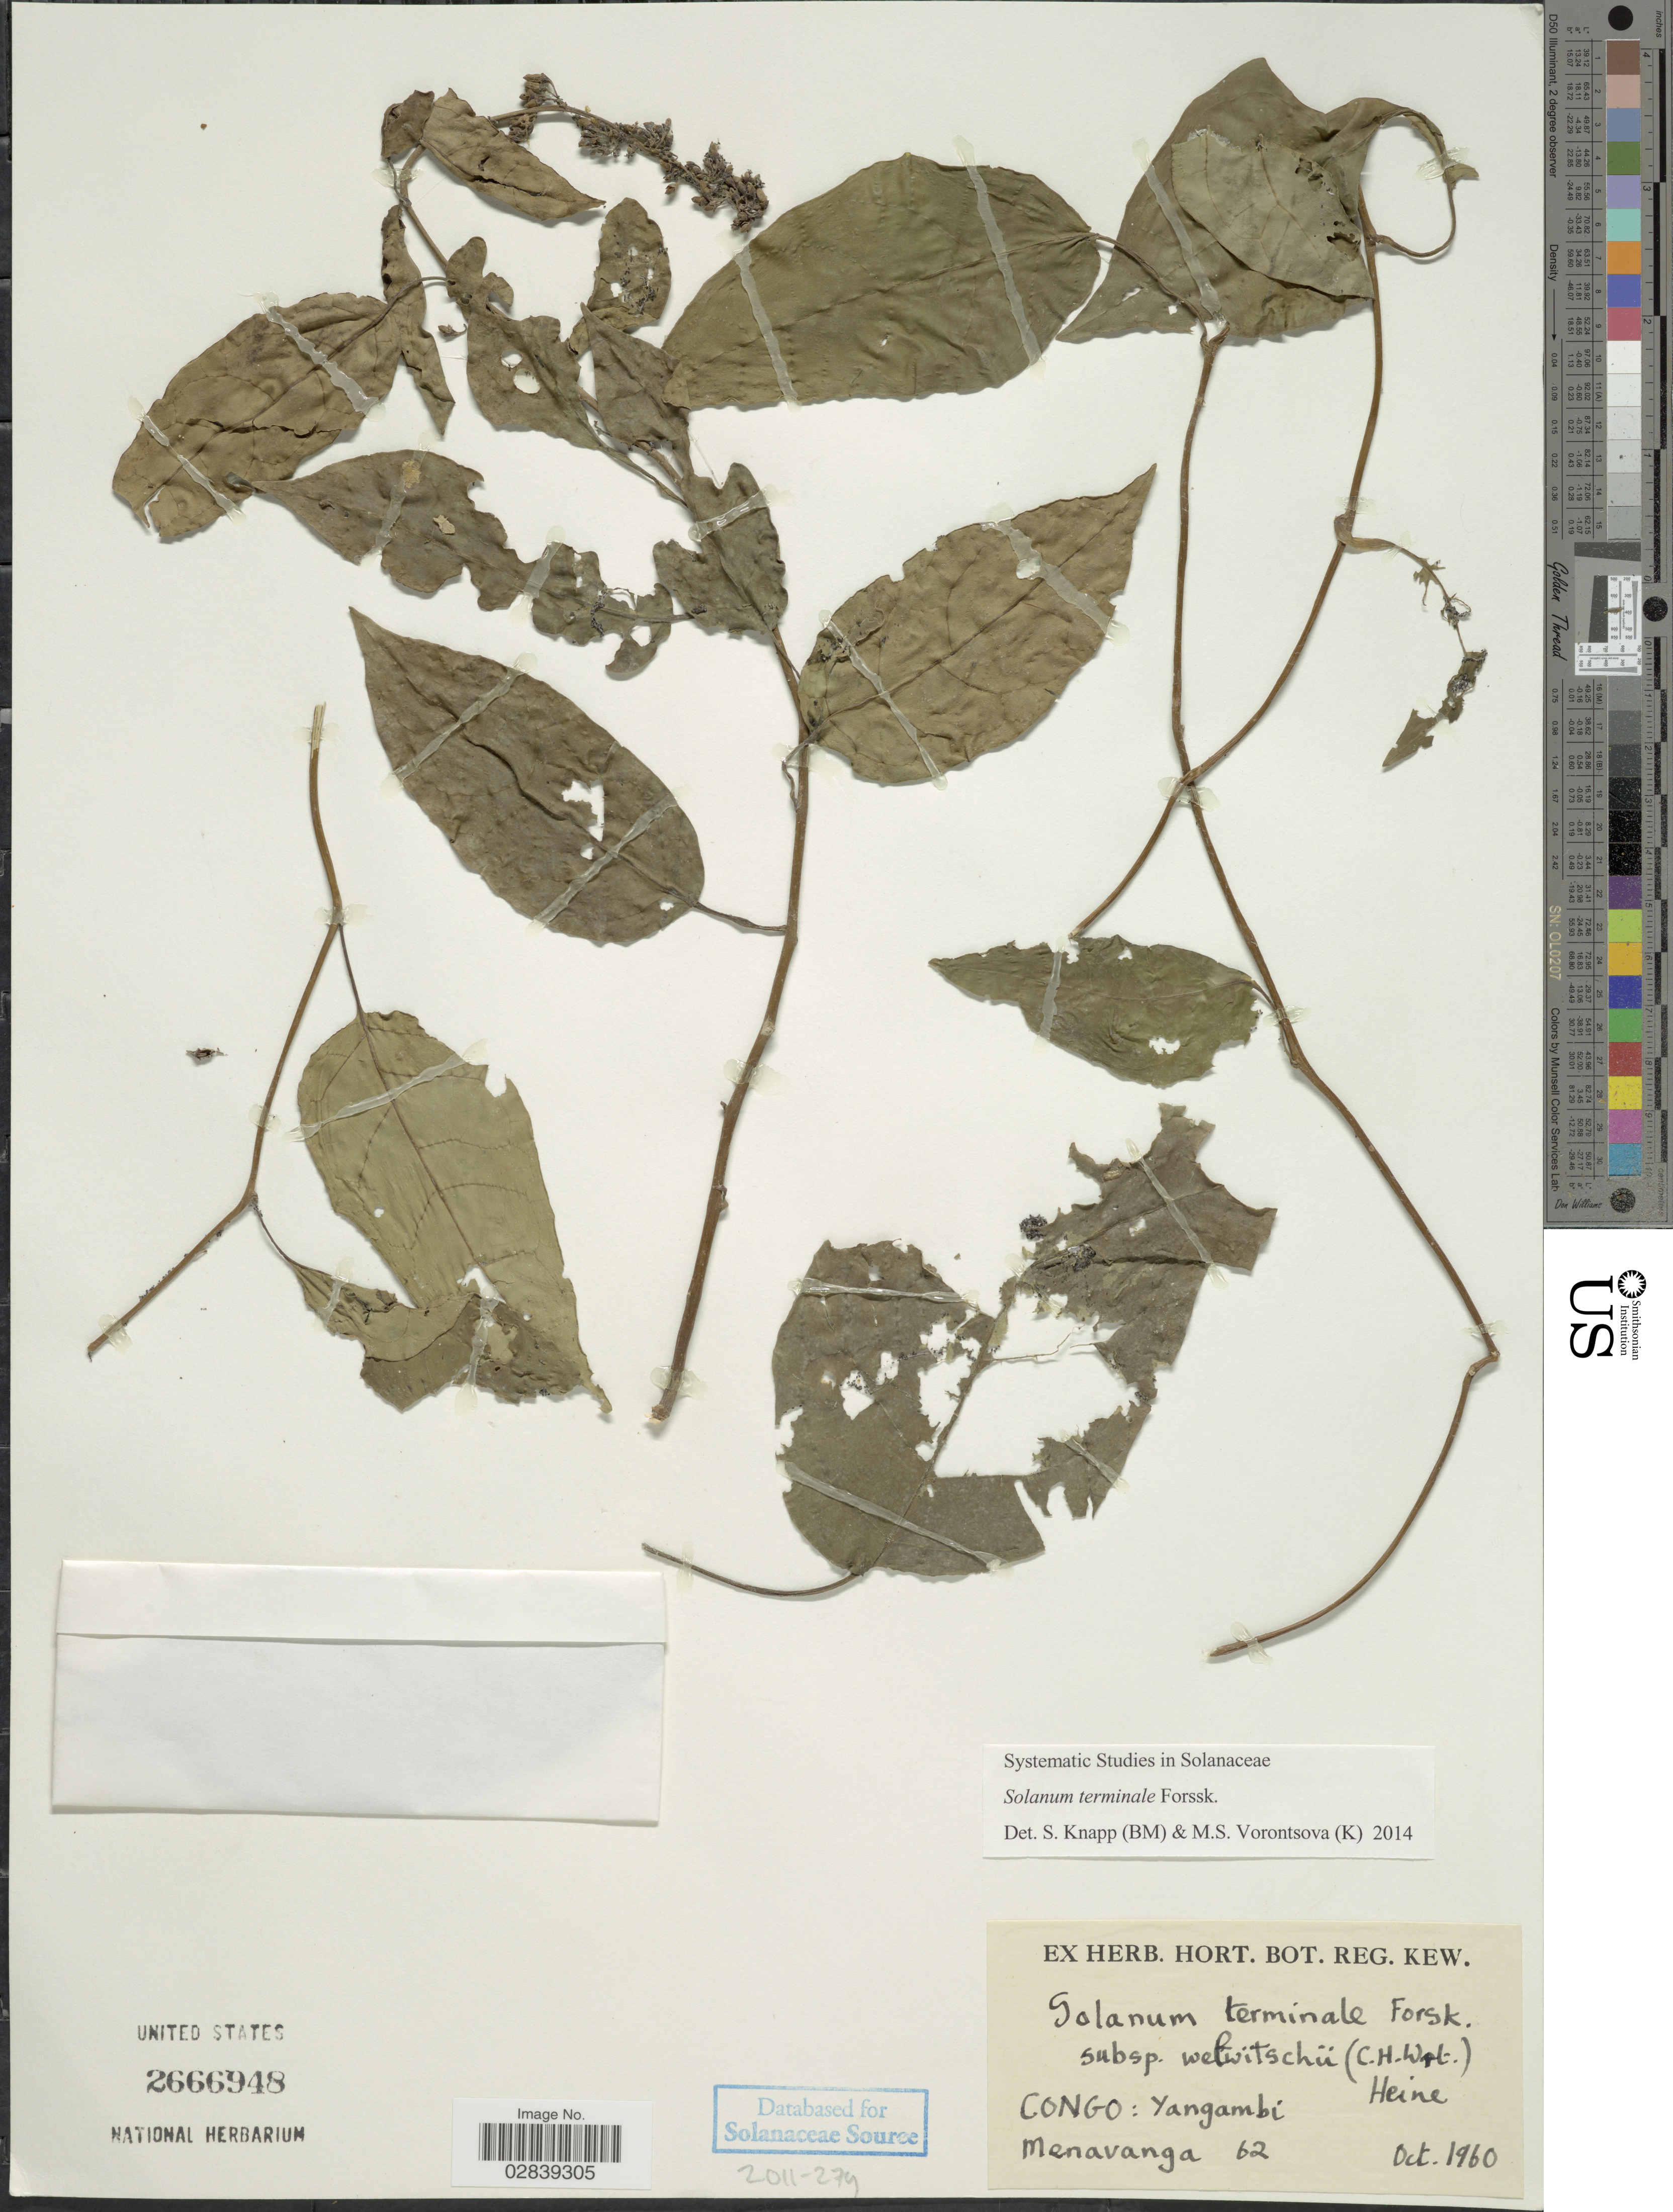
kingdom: Plantae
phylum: Tracheophyta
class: Magnoliopsida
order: Solanales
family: Solanaceae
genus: Solanum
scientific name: Solanum terminale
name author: Forssk.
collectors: Menavanga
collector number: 62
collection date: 1960-10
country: Congo, Democratic Republic of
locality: Congo: Yangambi.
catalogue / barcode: US 2666948